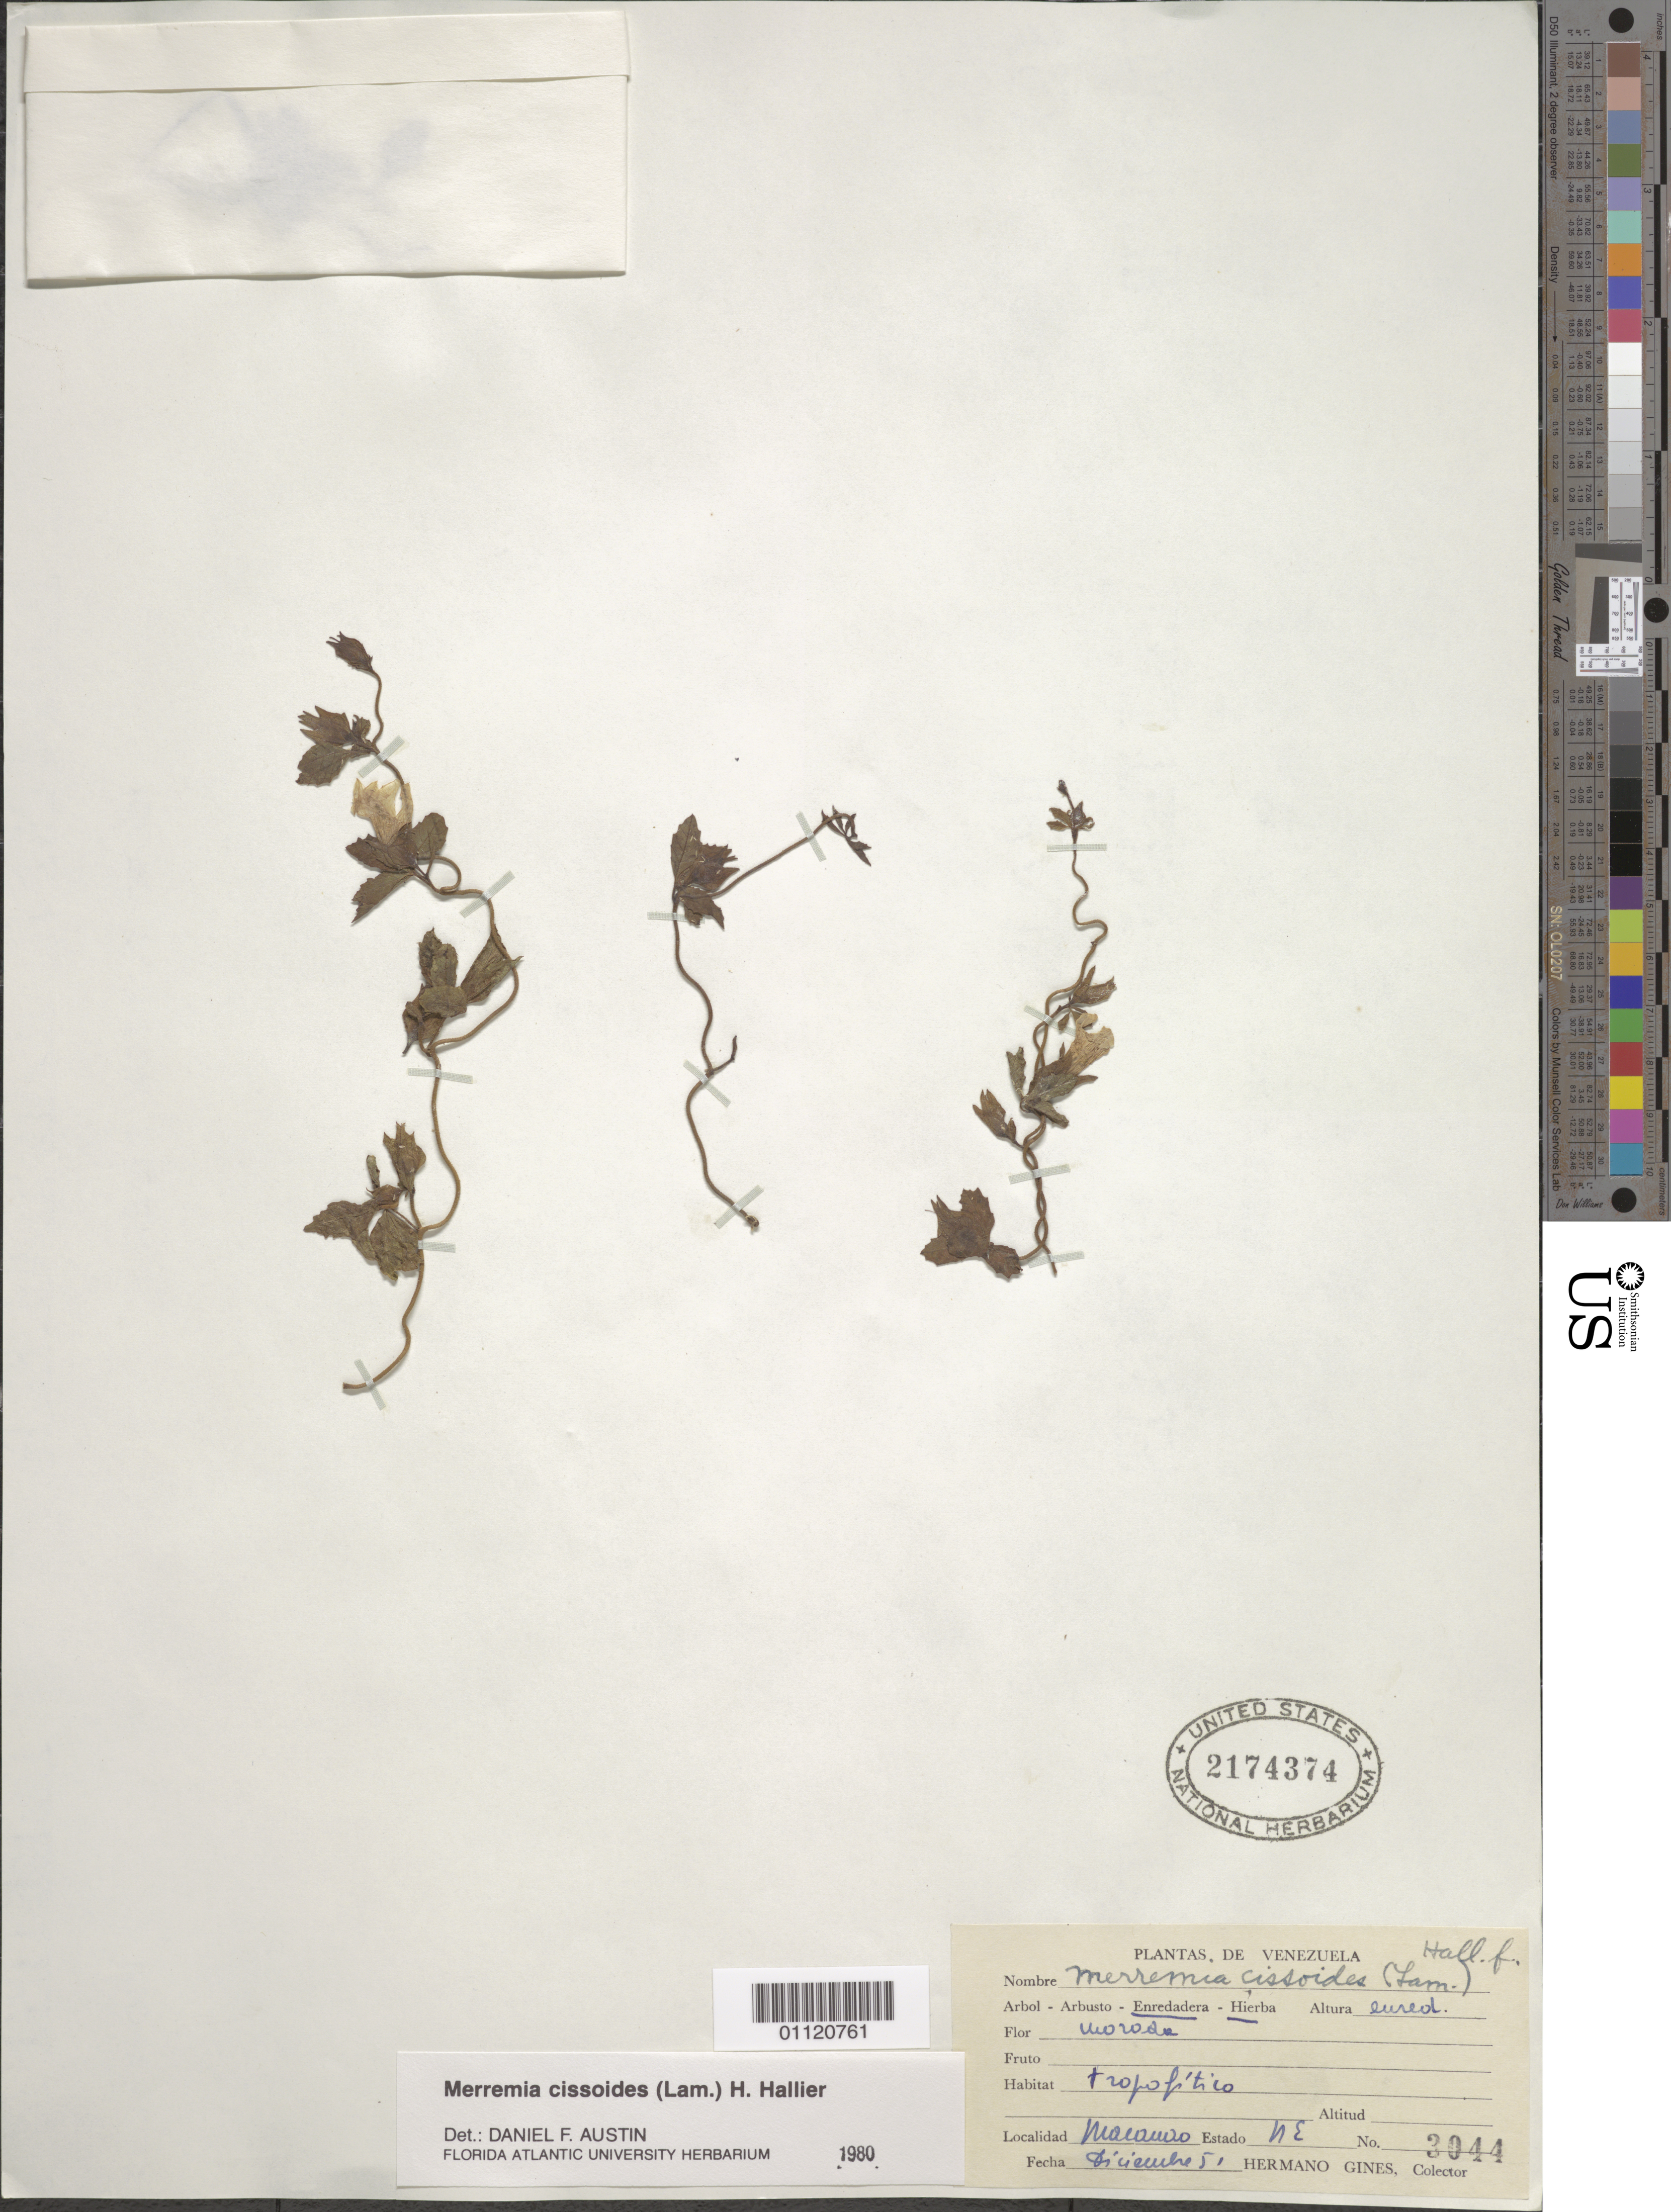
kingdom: Plantae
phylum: Tracheophyta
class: Magnoliopsida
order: Solanales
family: Convolvulaceae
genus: Distimake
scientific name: Distimake cissoides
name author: (Lam.) A. R. Simões & Staples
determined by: Strong, Mark T., (BOT), Smithsonian Institution - National Museum of Natural History (UNITED STATES)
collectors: Bro. Gines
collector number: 3044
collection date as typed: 01 Dec 1951 to 31 Dec 1951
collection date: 1951-12-01/1951-12-31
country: Venezuela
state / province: Nueva Esparta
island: Margarita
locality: Macanao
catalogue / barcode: US 2174374